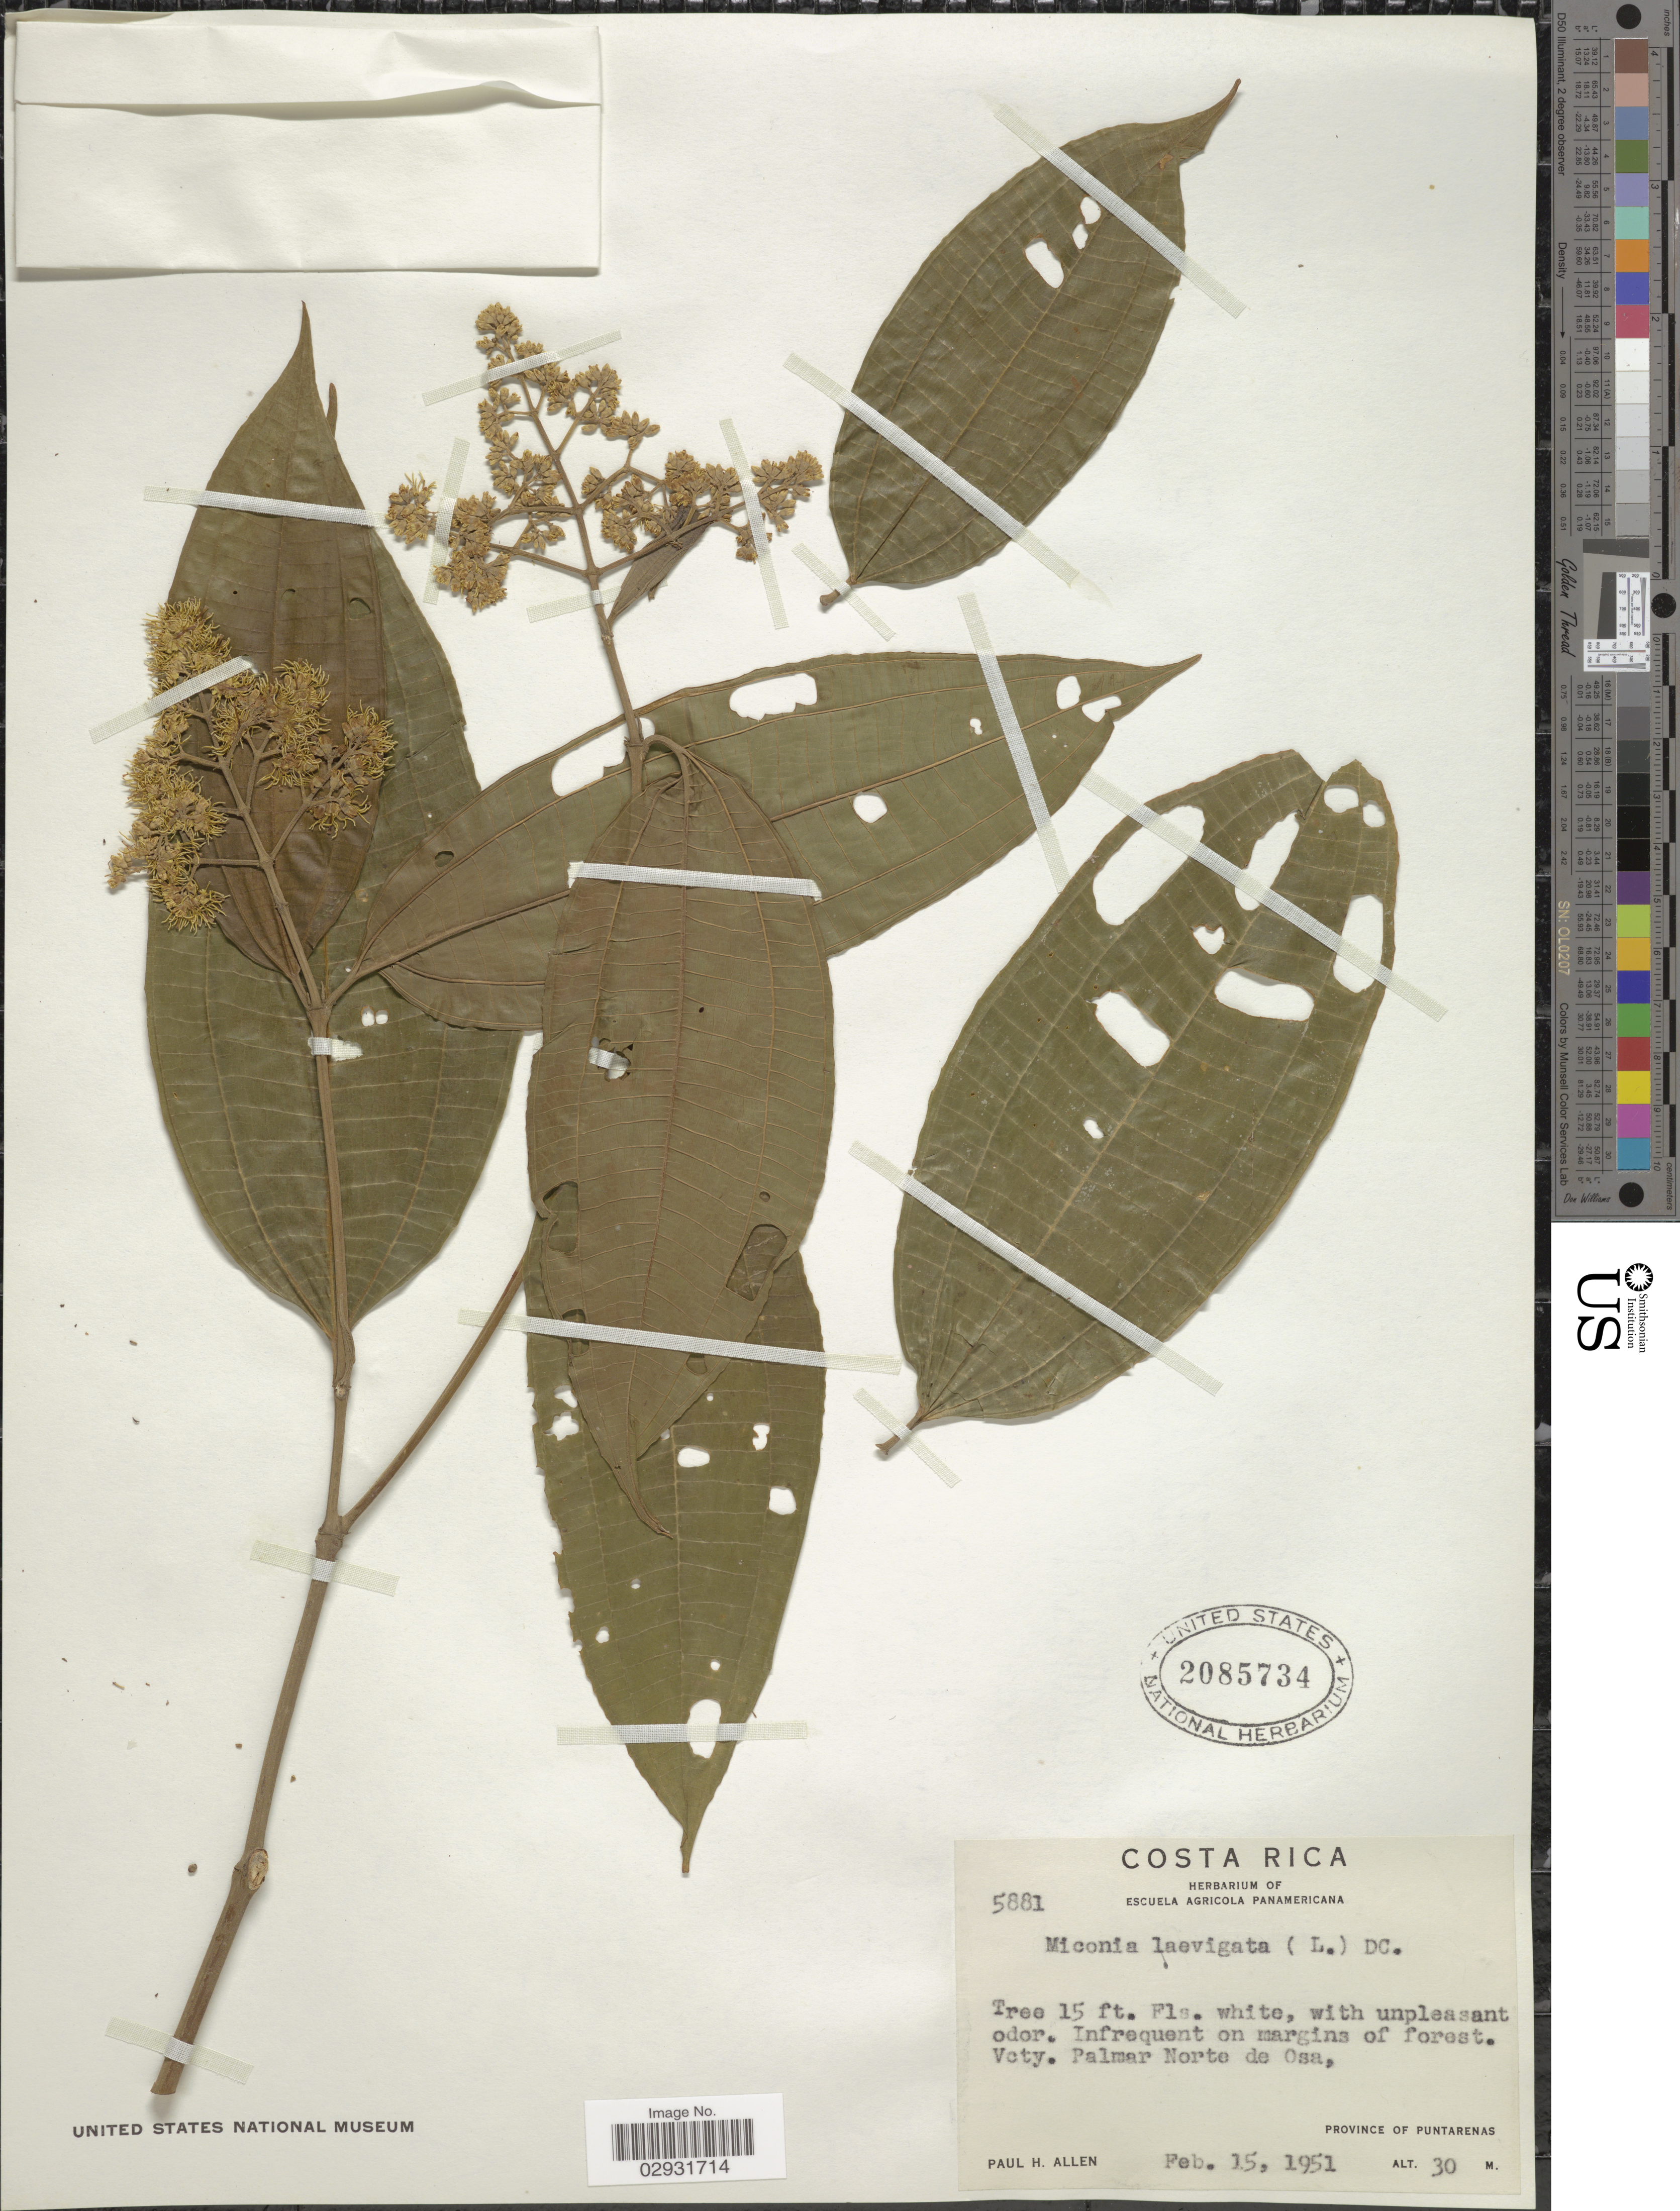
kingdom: Plantae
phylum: Tracheophyta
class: Magnoliopsida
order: Myrtales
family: Melastomataceae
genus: Miconia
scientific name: Miconia affinis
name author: DC.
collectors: P. H. Allen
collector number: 5881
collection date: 1951-02-15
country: Costa Rica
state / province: Puntarenas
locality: Vcty. Palmar Norte de Osa, Province of Puntarenas.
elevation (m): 30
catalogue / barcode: US 2085734